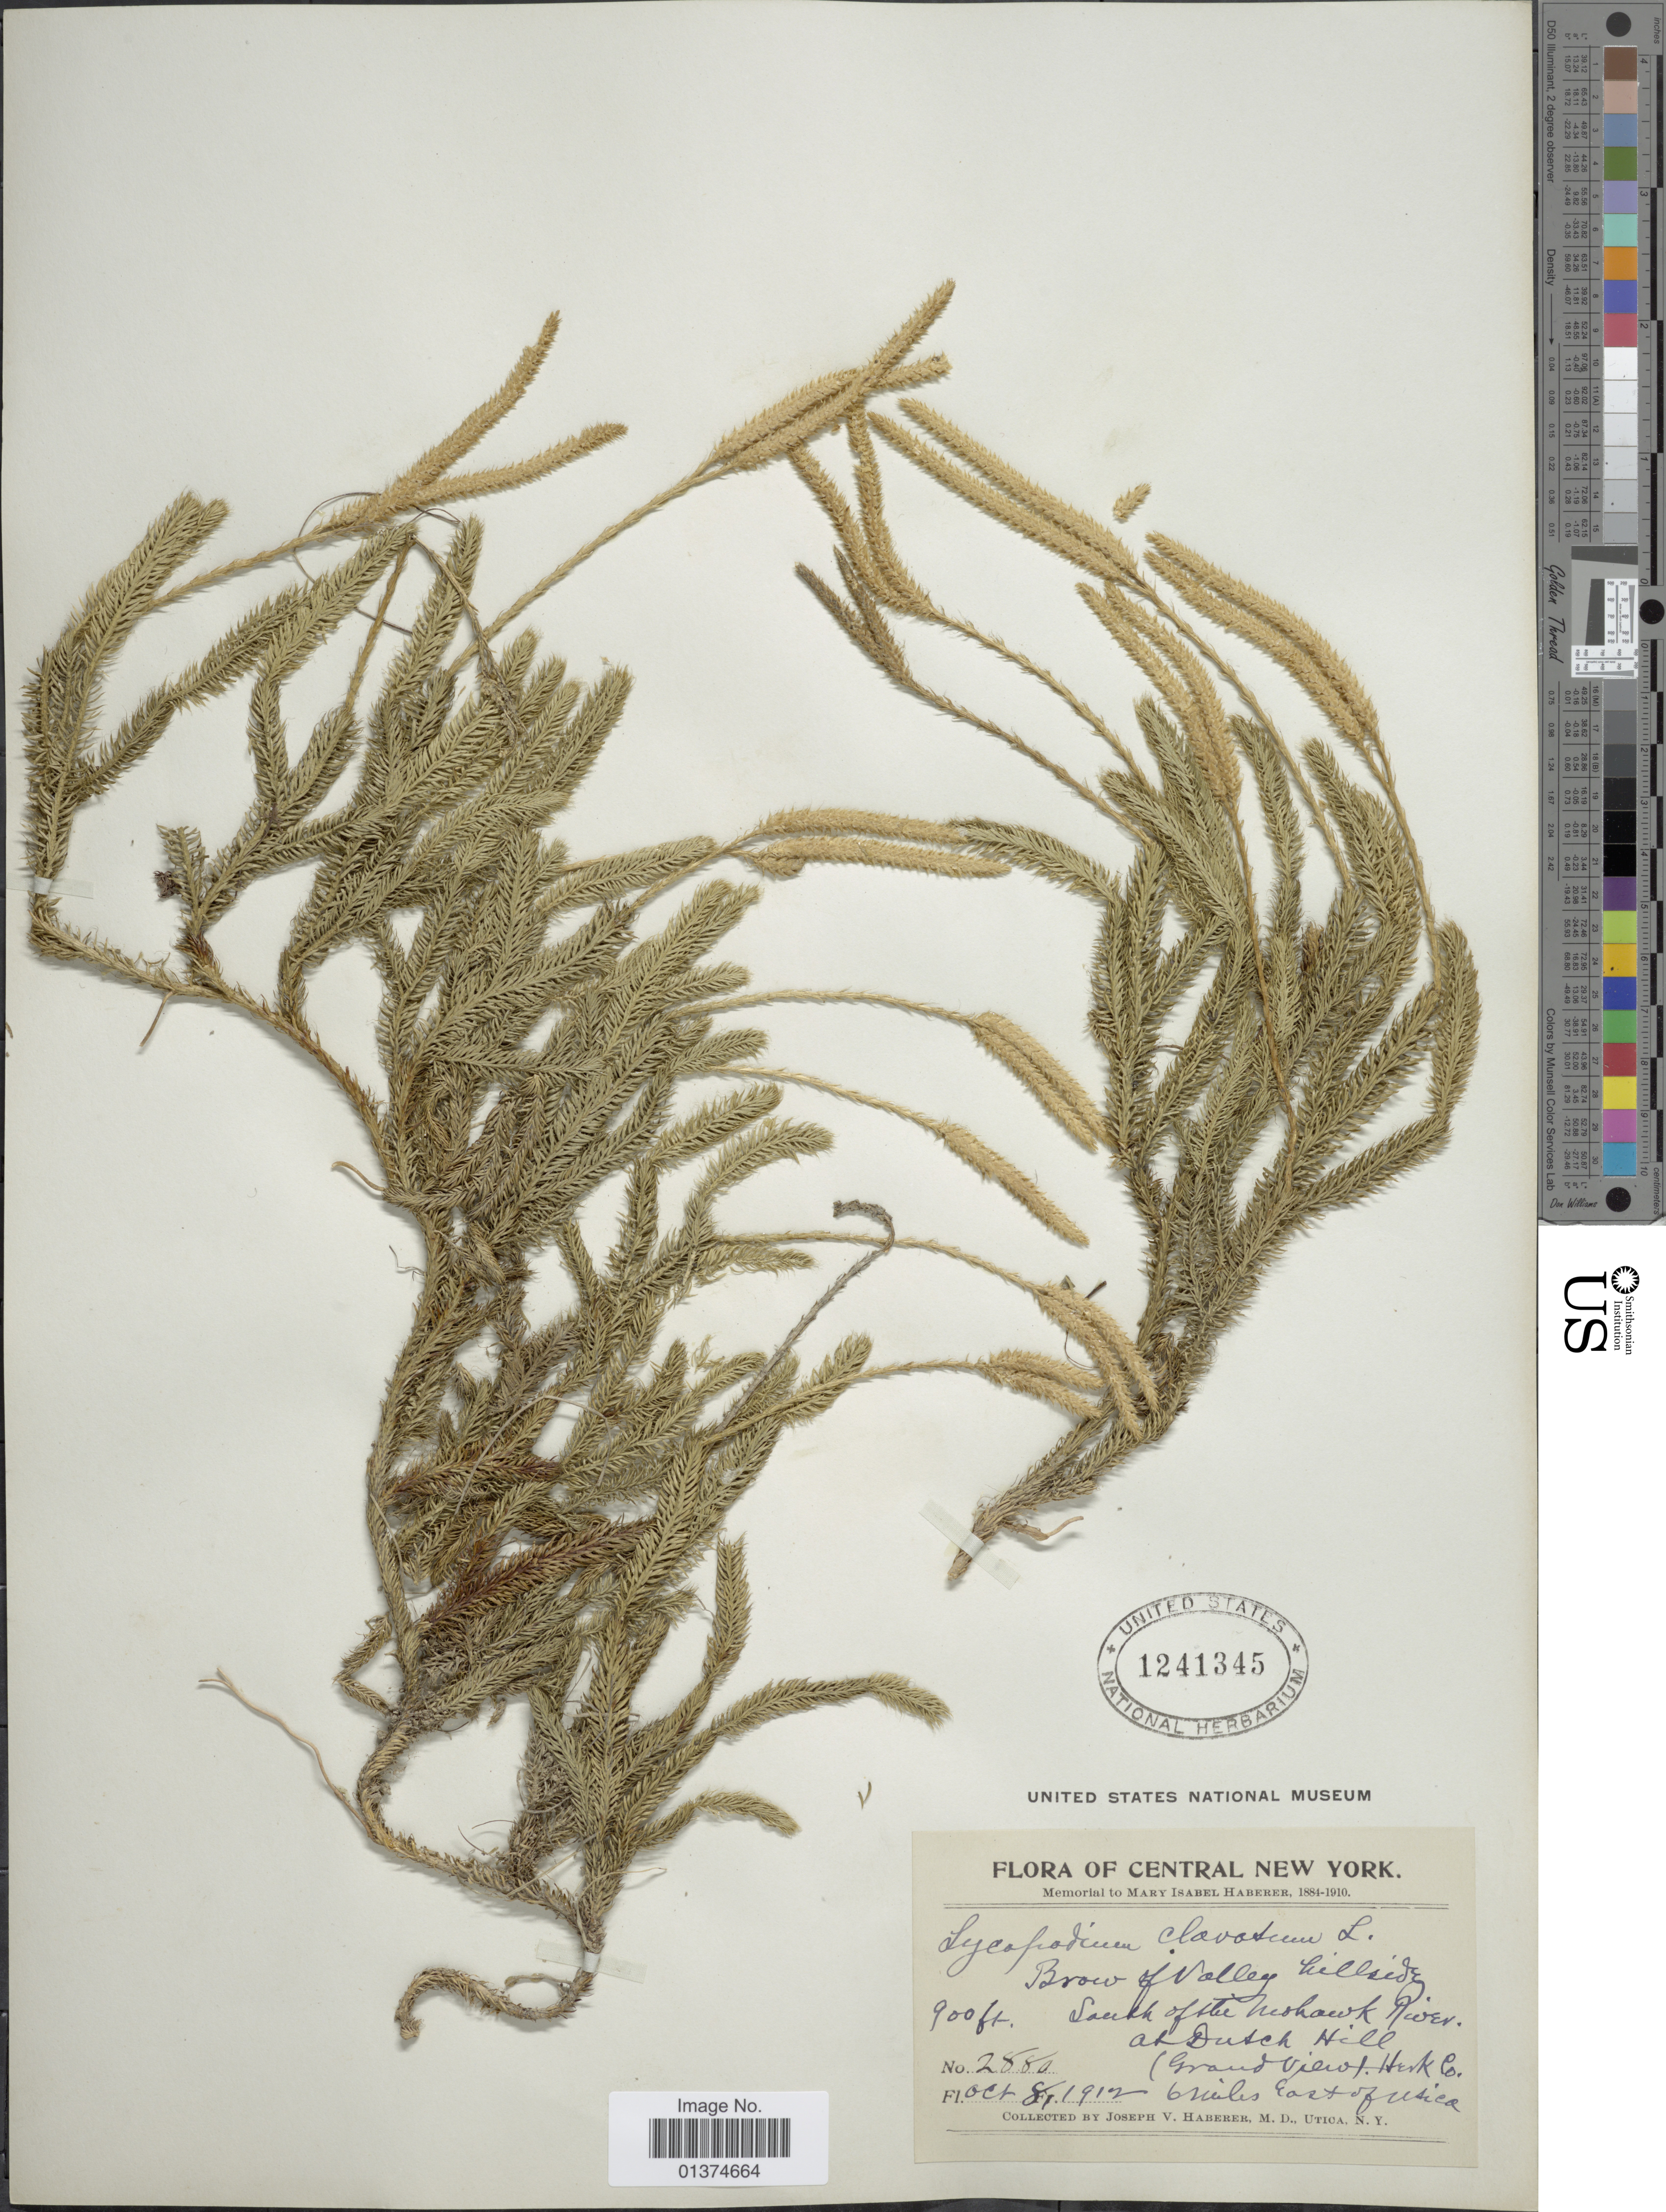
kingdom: Plantae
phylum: Tracheophyta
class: Lycopodiopsida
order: Lycopodiales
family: Lycopodiaceae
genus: Lycopodium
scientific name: Lycopodium clavatum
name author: L.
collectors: J. V. Haberer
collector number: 2880a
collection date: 1912-10-08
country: United States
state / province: New York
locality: Central New York, Brow of Valley hillside South of the Mohawk River at Dutch Hill (Grandview) Henk Co, 6 miles East of Utica.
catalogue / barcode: US 1241345